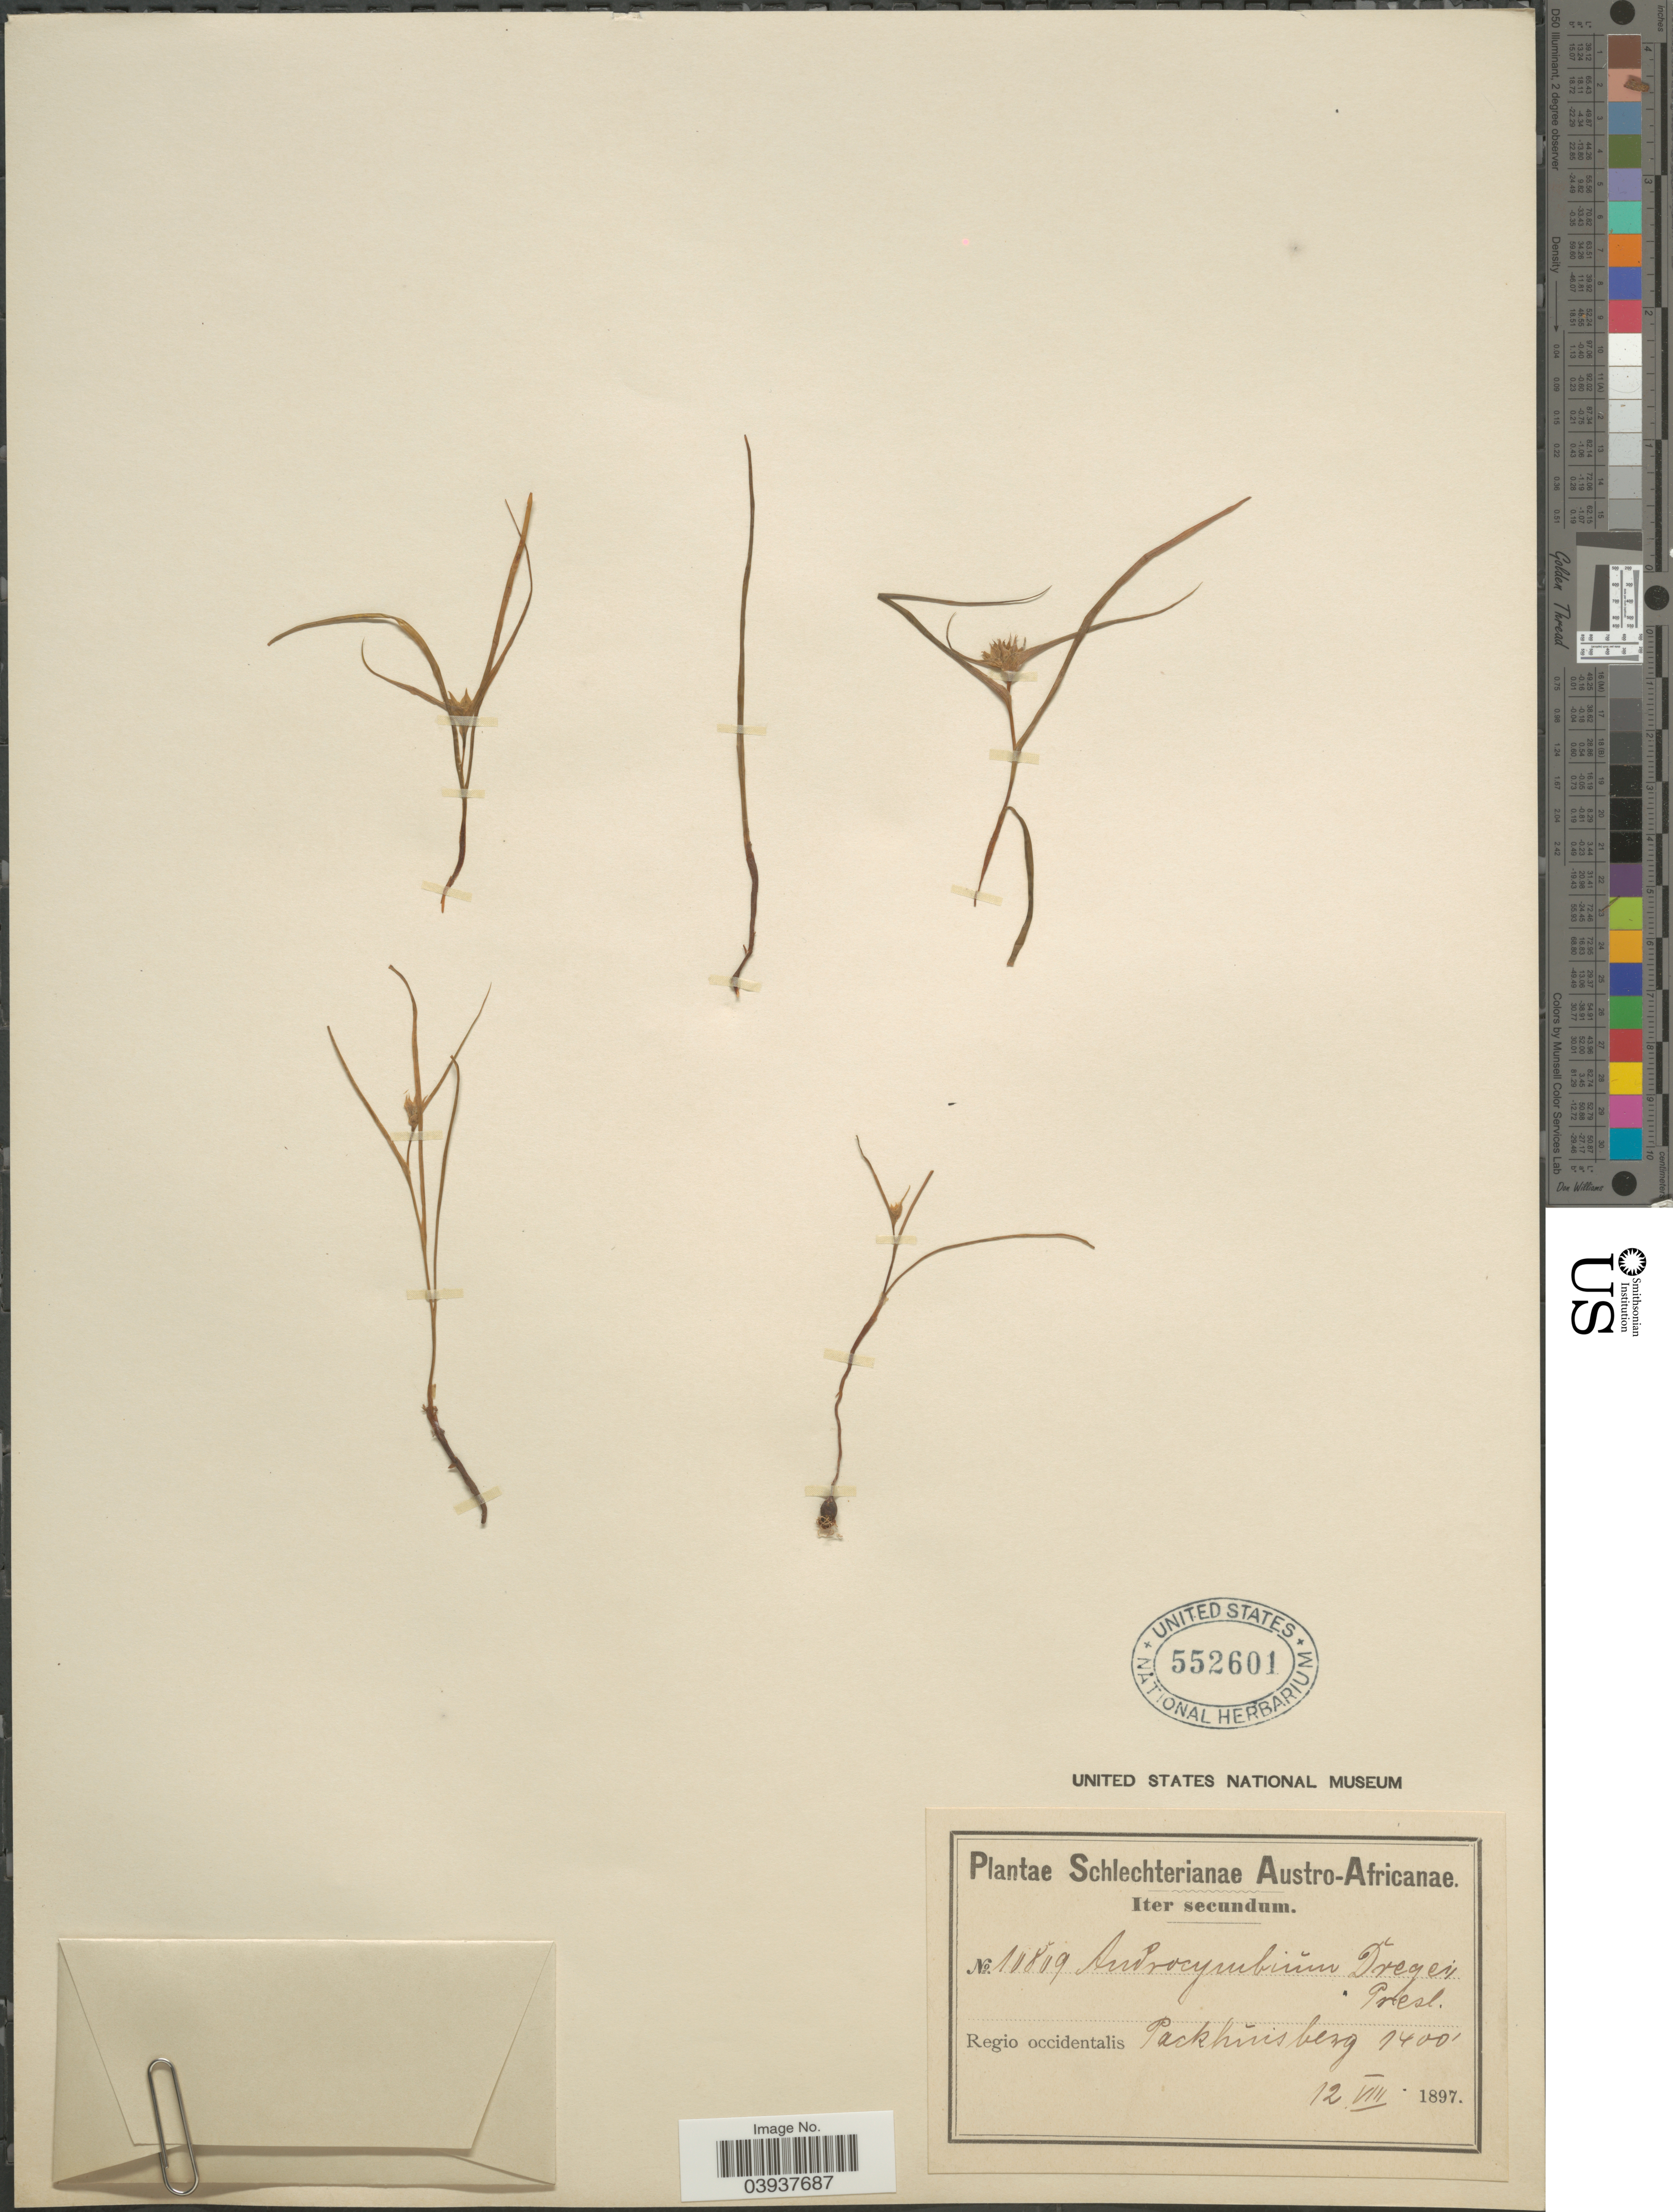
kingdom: Plantae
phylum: Tracheophyta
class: Liliopsida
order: Liliales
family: Colchicaceae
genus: Androcymbium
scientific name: Androcymbium dregei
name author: C. Presl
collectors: Schlechter, --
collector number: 10809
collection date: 1897-08-12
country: South Africa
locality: Austro-Africanae. Regio occidentalis Packhuis berg.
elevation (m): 427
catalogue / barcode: US 552601